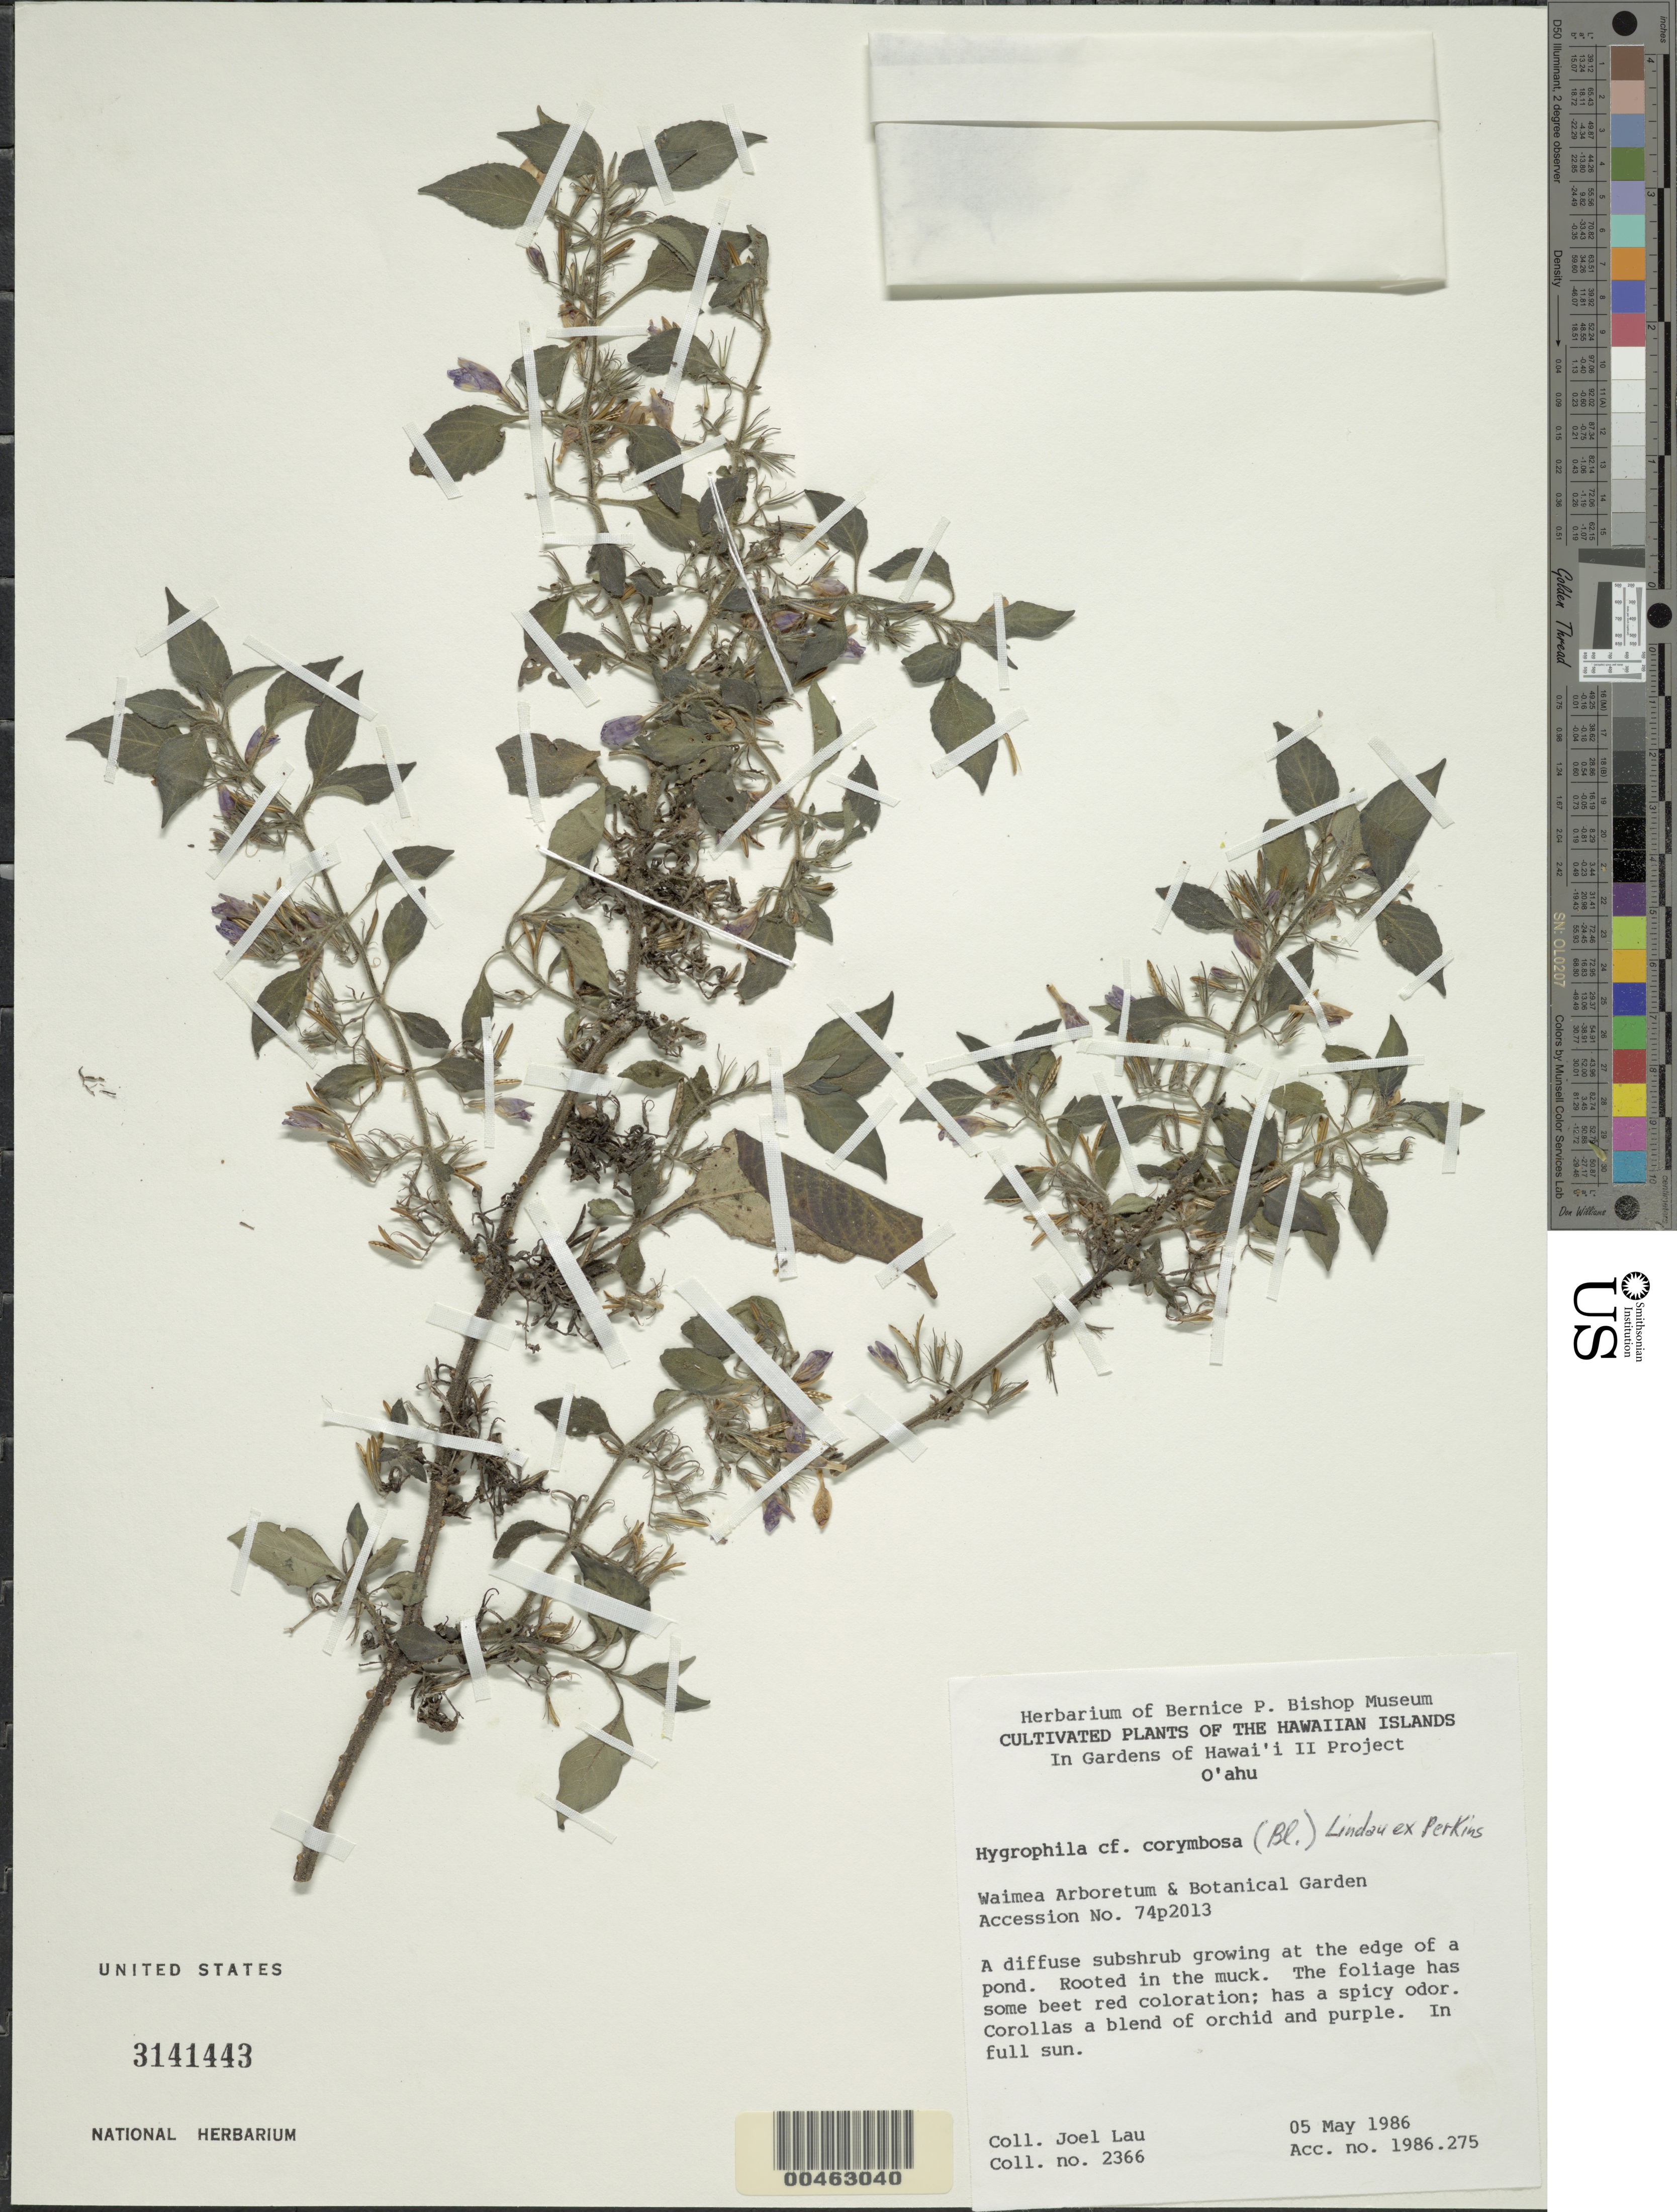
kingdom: Plantae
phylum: Tracheophyta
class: Magnoliopsida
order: Lamiales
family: Acanthaceae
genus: Hygrophila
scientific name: Hygrophila corymbosa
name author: (Blume) Lindau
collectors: J. Lau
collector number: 2366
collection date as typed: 5 May 1986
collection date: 1986-05-05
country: United States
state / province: Hawaii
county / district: Honolulu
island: Oahu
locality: Waimea Arboretum & Botanical Garden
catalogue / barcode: US 3141443